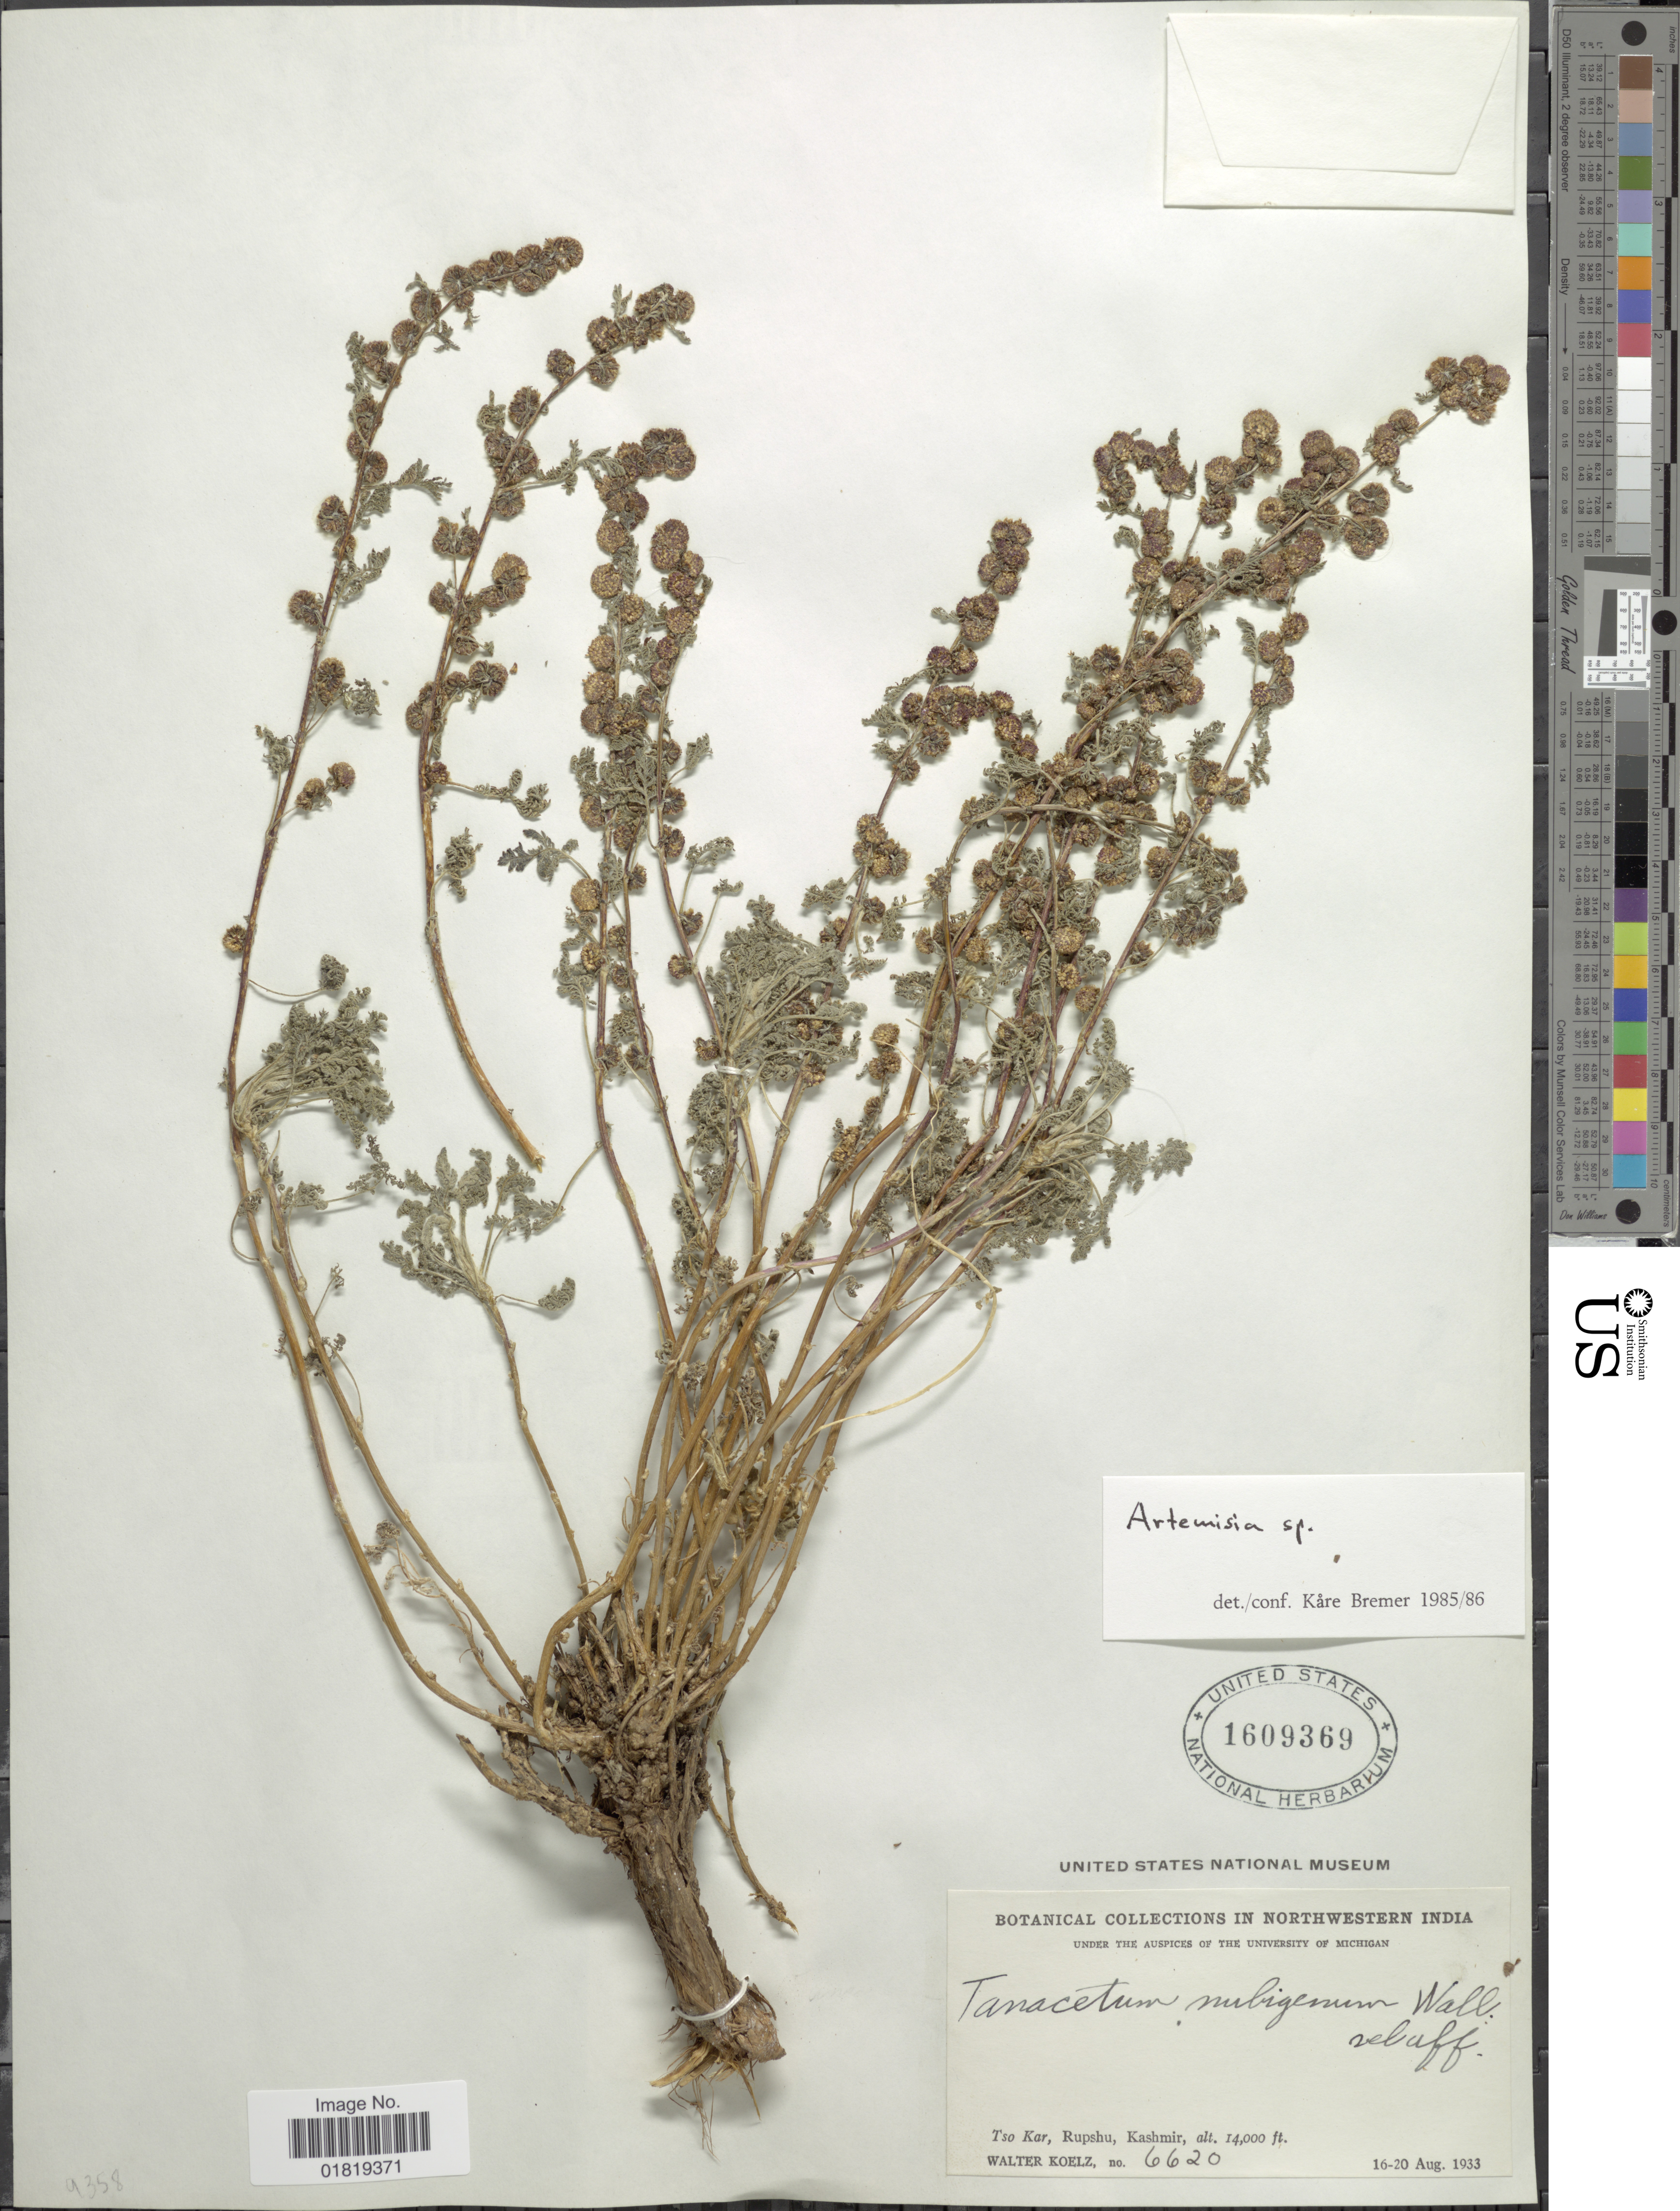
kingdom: Plantae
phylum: Tracheophyta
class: Magnoliopsida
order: Asterales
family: Asteraceae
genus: Artemisia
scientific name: Artemisia sp.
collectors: W. N. Koelz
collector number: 6620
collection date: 1933-08-16/1933-08-20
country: India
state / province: Jammu and Kashmir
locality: Northwestern India, Tso Kar, Rupshu, Kashmir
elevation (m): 4267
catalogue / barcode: US 1609369